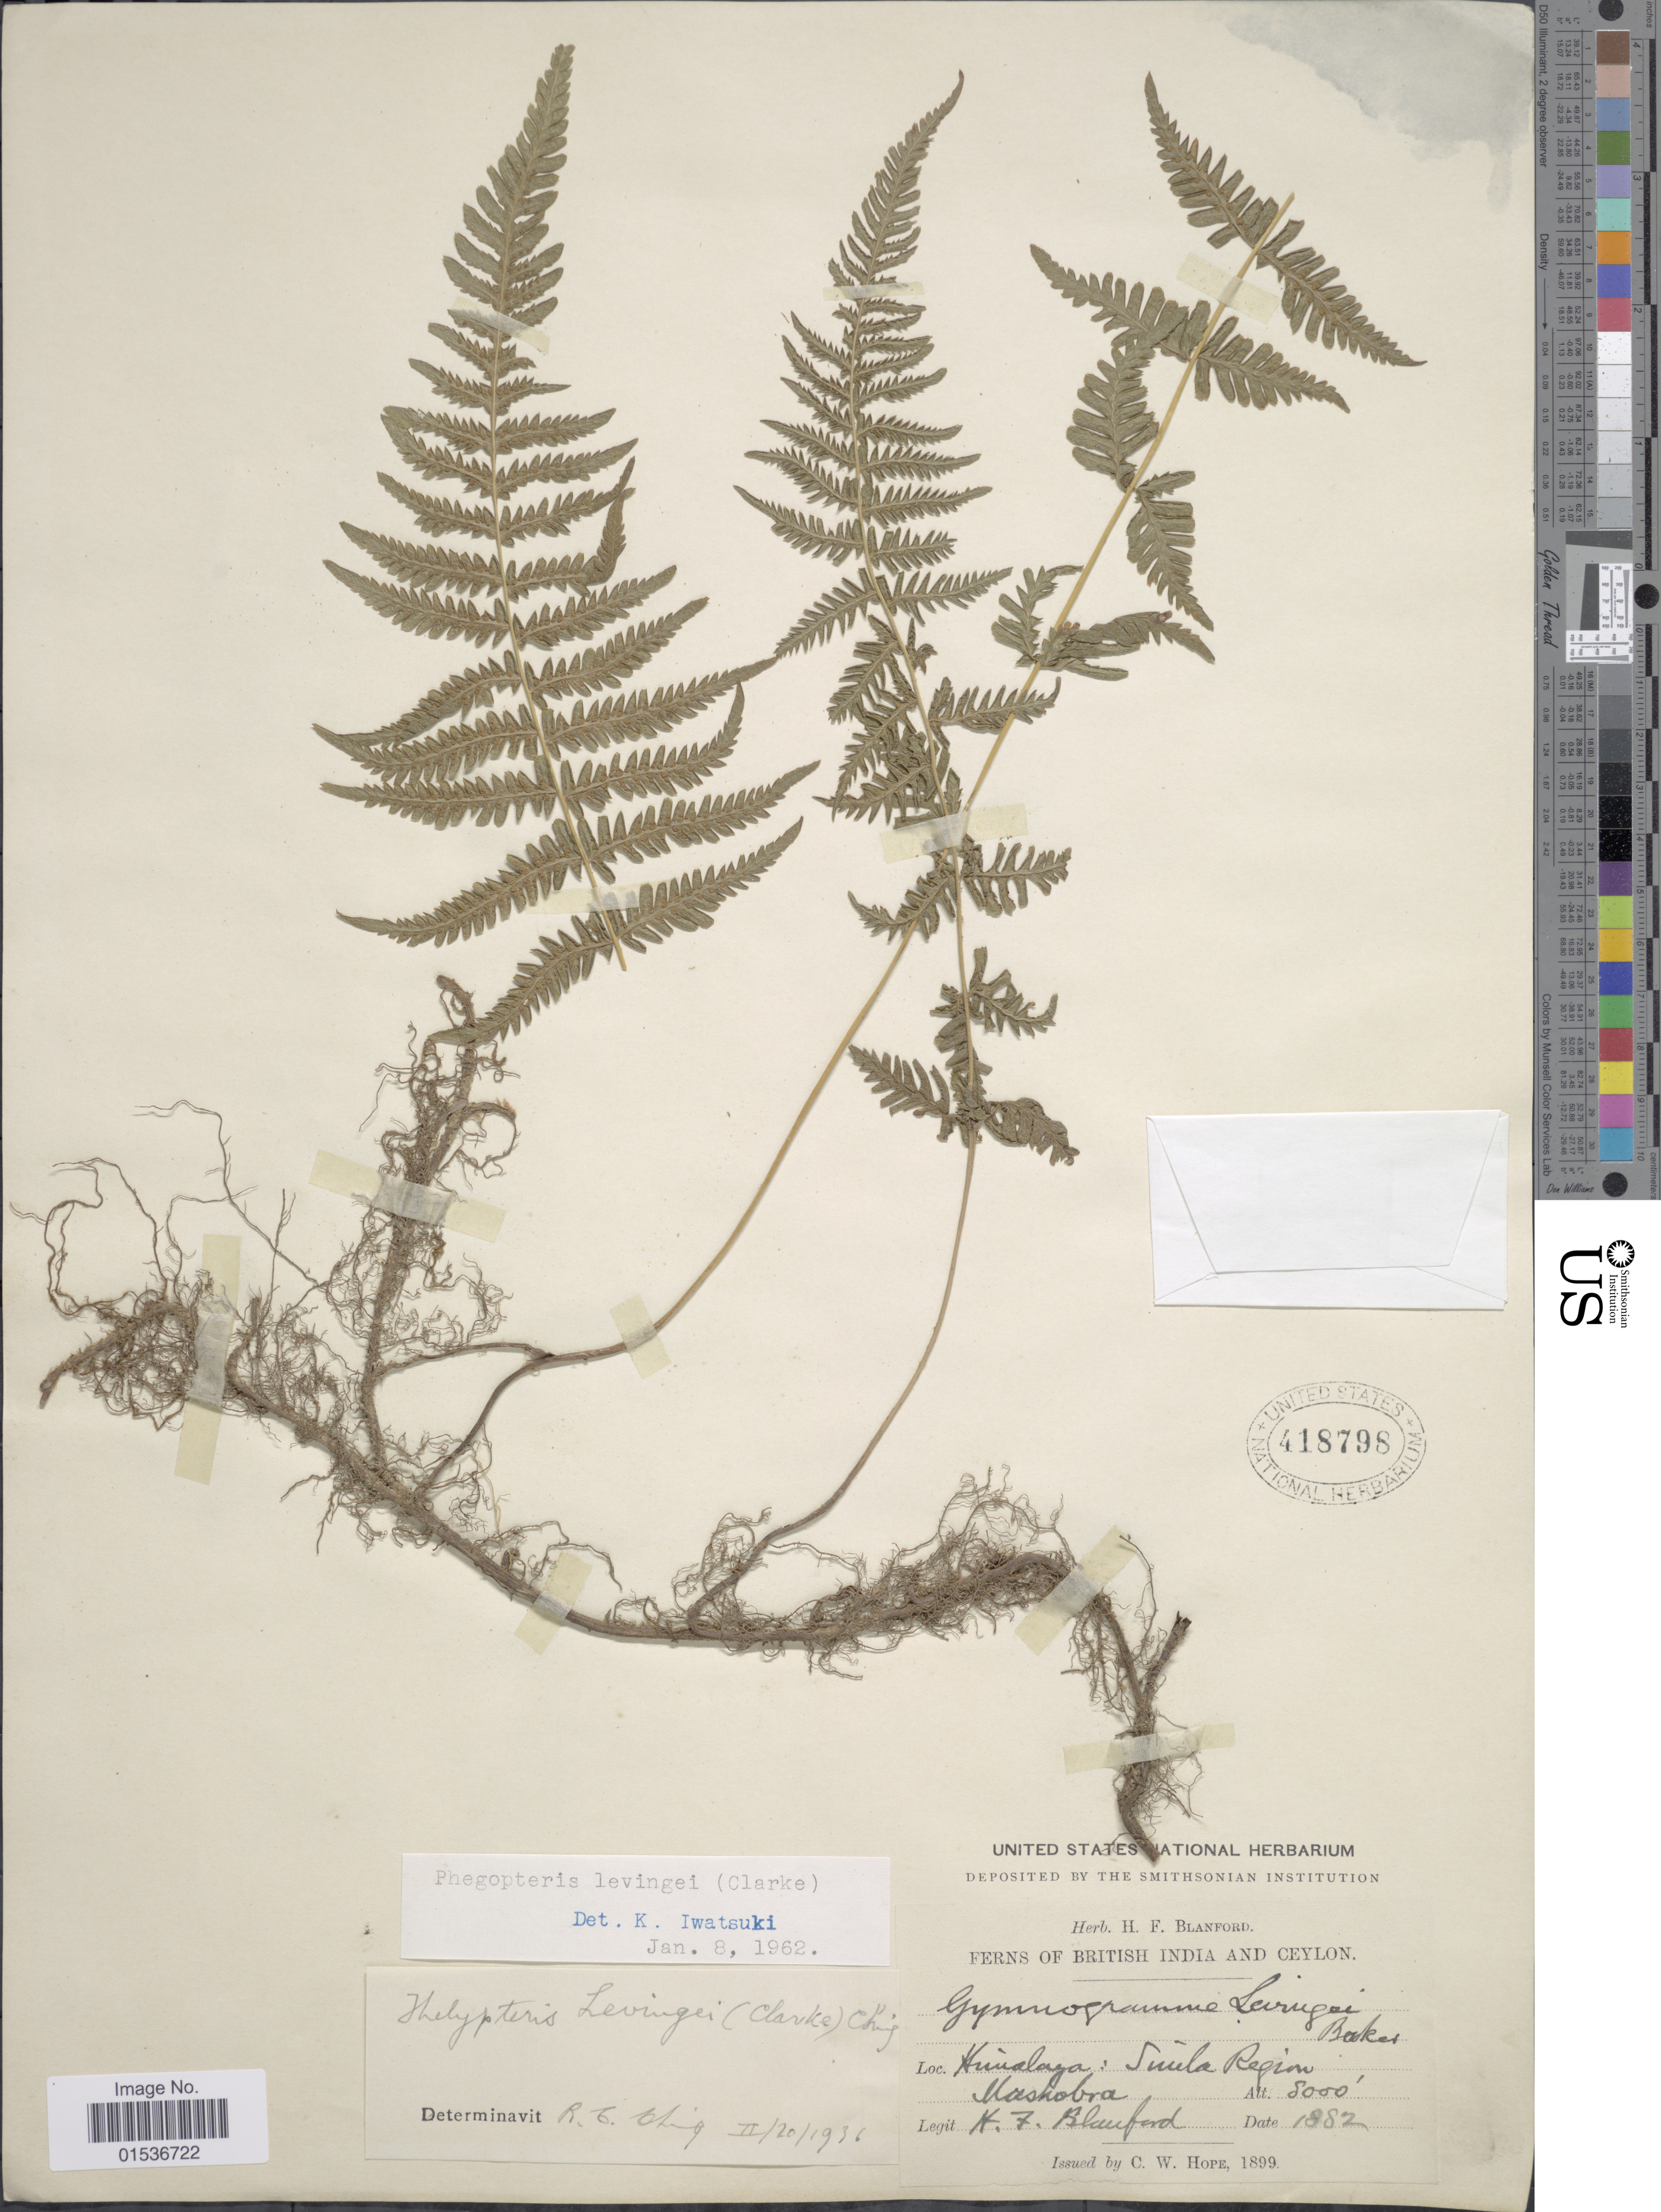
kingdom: Plantae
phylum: Tracheophyta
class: Polypodiopsida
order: Polypodiales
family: Thelypteridaceae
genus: Pseudophegopteris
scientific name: Pseudophegopteris levingei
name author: (C.B. Clarke) Ching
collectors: H. Blanford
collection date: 1882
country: India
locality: Bristish India and Ceylon, Himalaya, Simla Region, Mashobra.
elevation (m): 2438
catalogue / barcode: US 418798